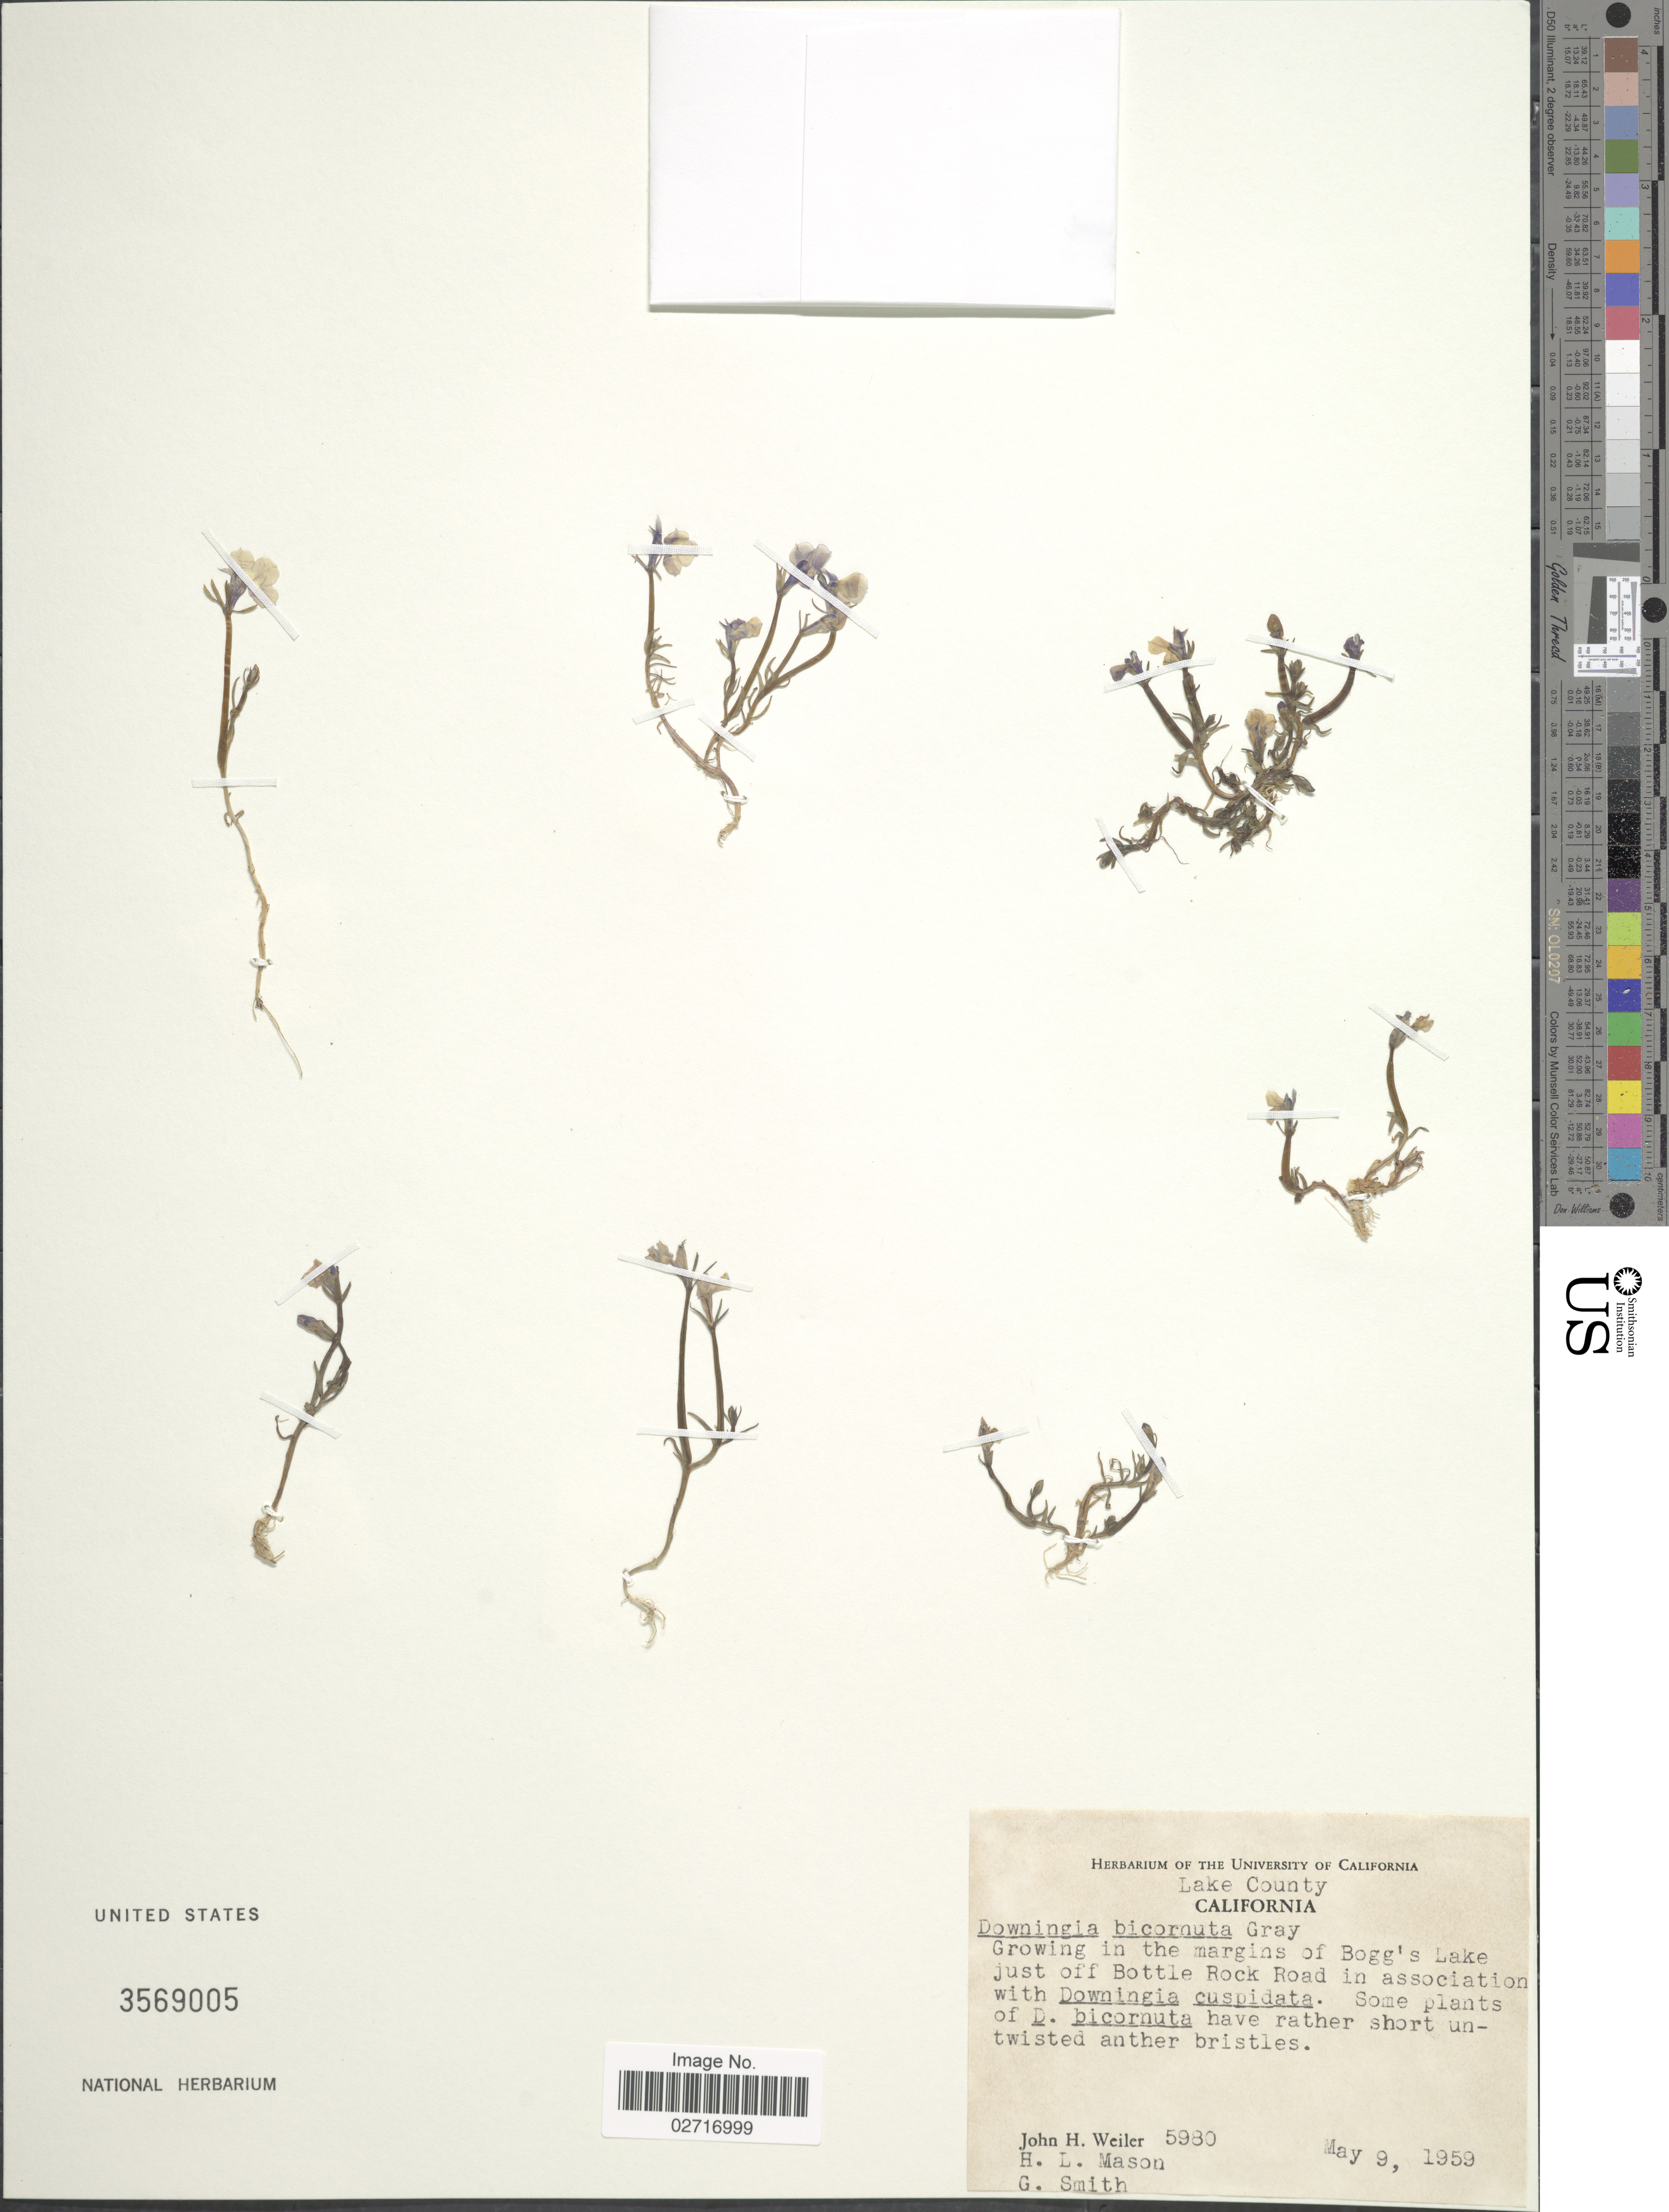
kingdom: Plantae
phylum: Tracheophyta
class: Magnoliopsida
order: Asterales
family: Campanulaceae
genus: Downingia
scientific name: Downingia bicornuta var. bicornuta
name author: A. Gray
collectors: J. H. Weiler, H. L. Mason & G. Smith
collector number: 5980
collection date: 1959-05-09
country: United States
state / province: California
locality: Growing in the margins of Bogg's Lake just off Bottle Rock Road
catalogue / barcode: US 3569005